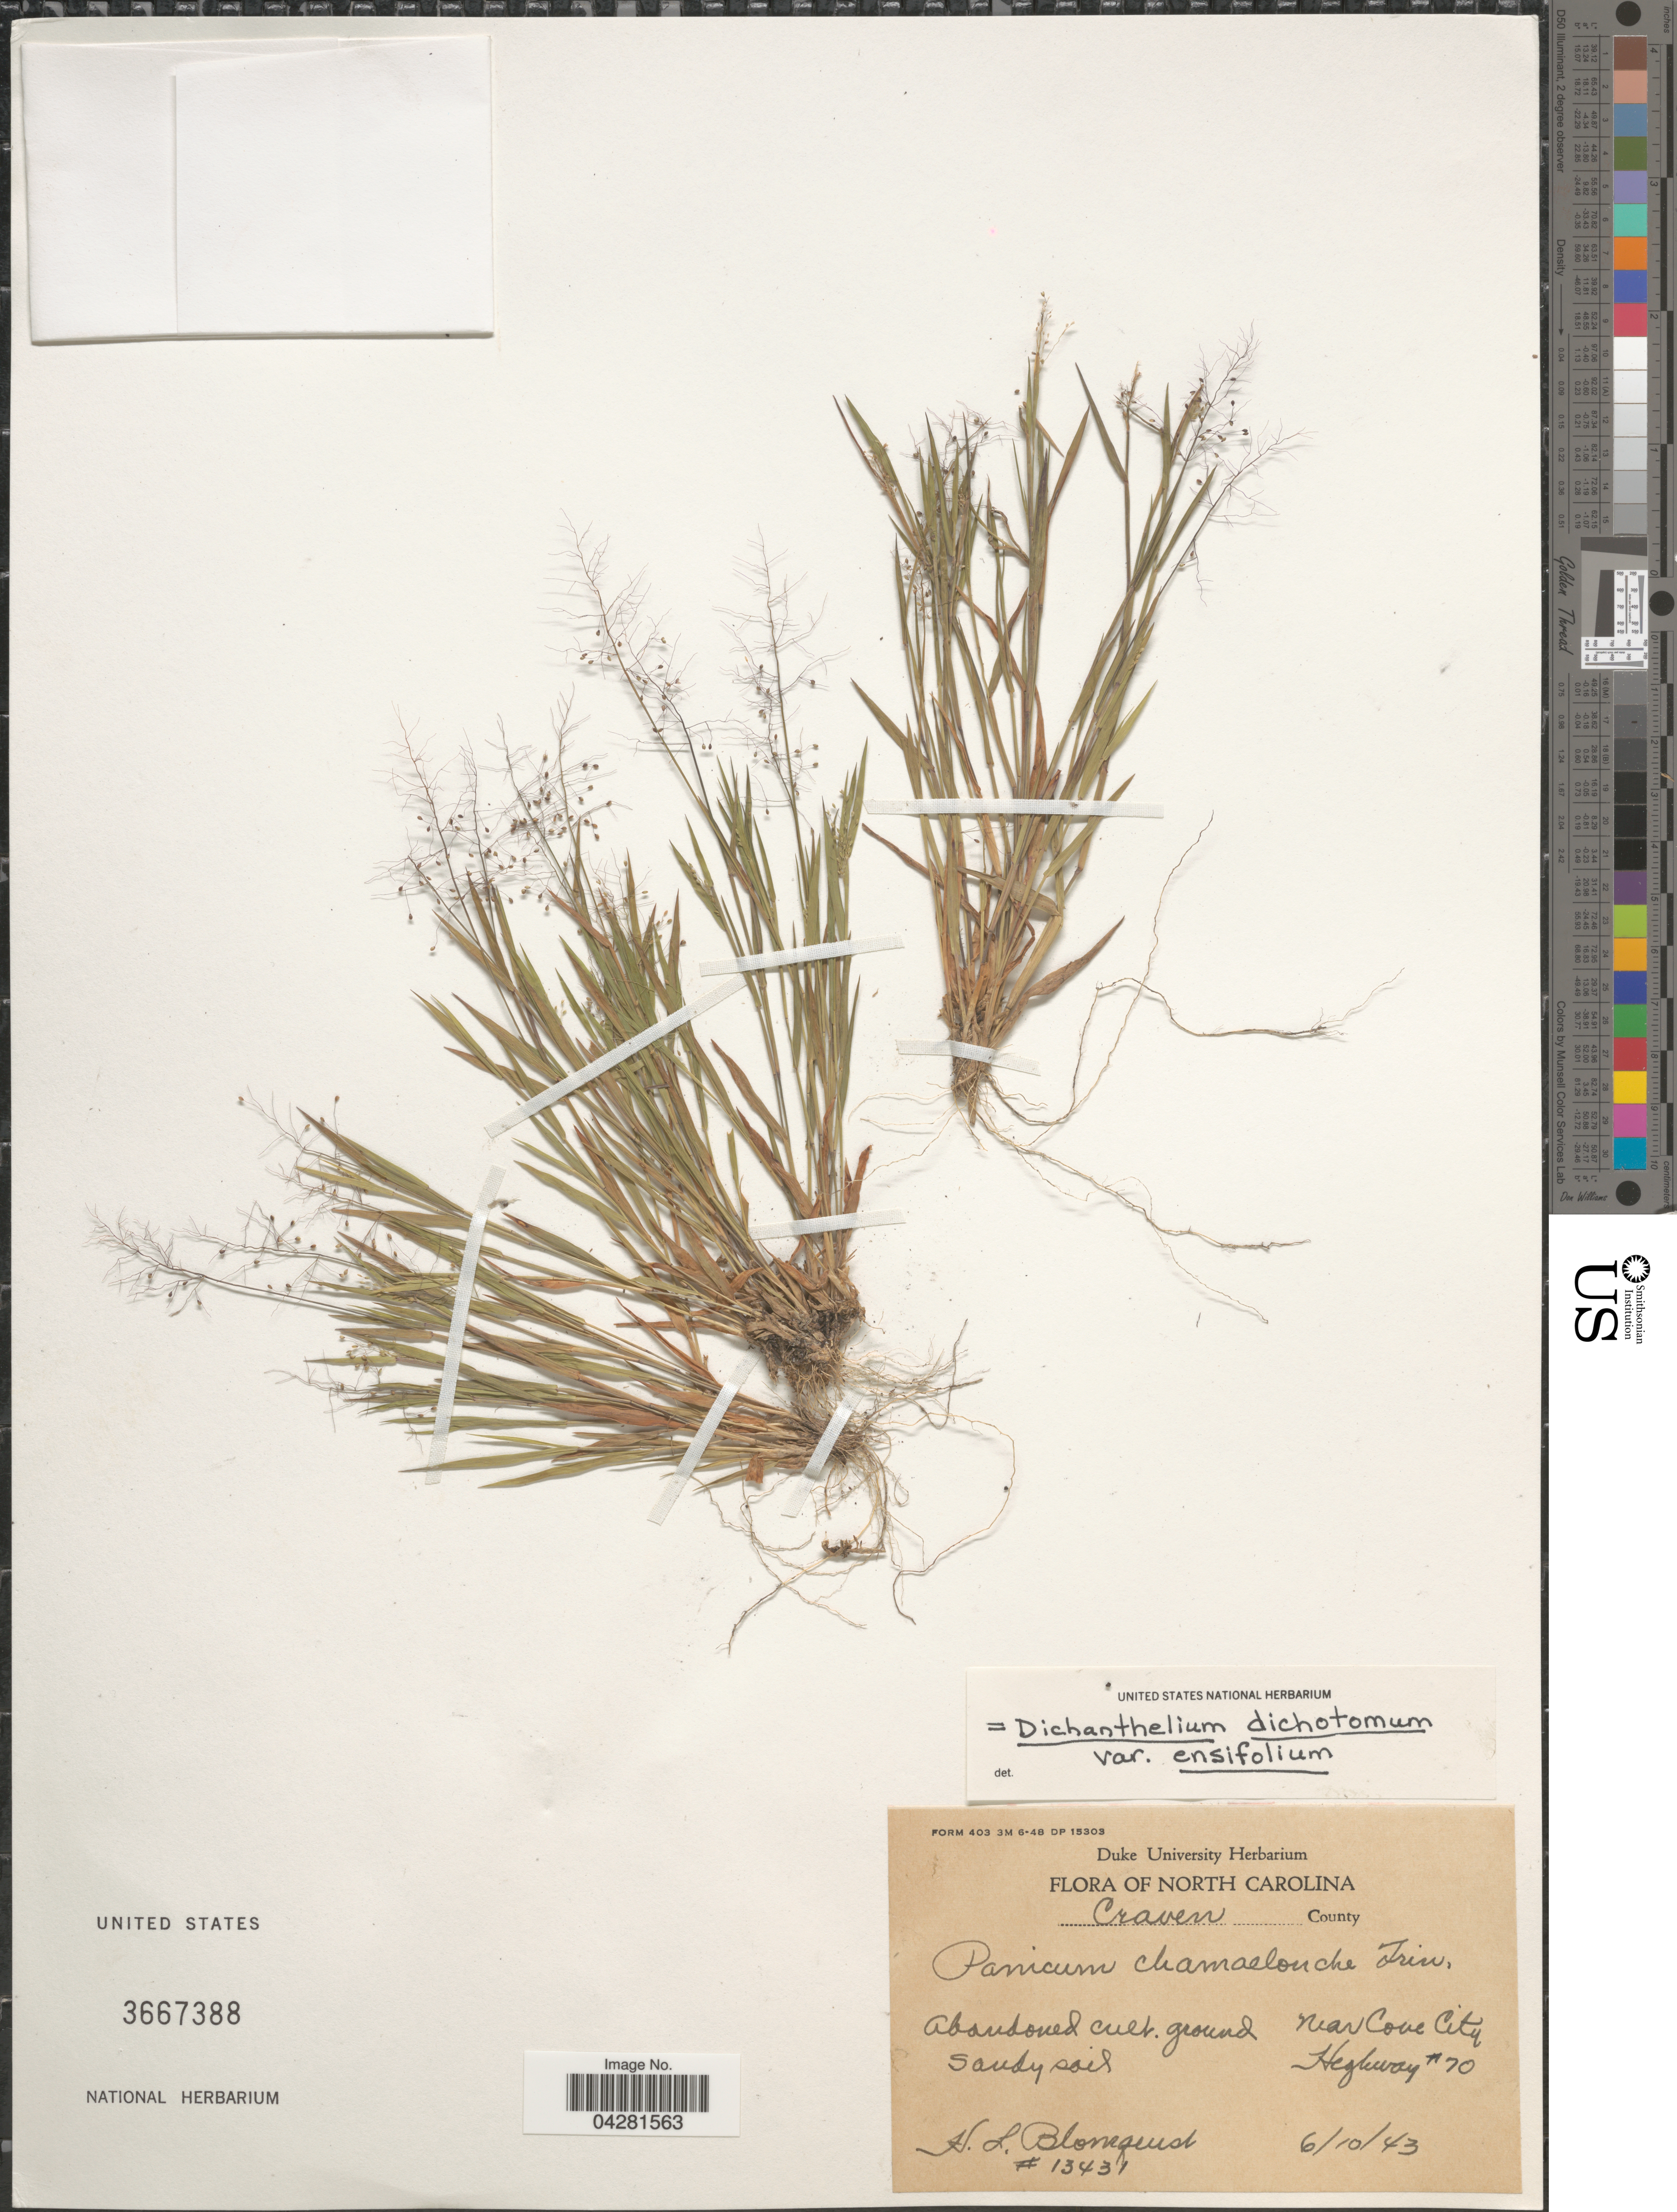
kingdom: Plantae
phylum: Tracheophyta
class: Liliopsida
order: Poales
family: Poaceae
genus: Dichanthelium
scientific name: Dichanthelium ensifolium var. ensifolium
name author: (Baldwin ex Elliot) Gould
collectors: H. Blomquist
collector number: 13431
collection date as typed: Transcribed d/m/y: 10/6/43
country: United States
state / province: North Carolina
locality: Craven County. Abandoned cult. ground. Near Cove City Highway #70.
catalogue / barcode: US 3667388